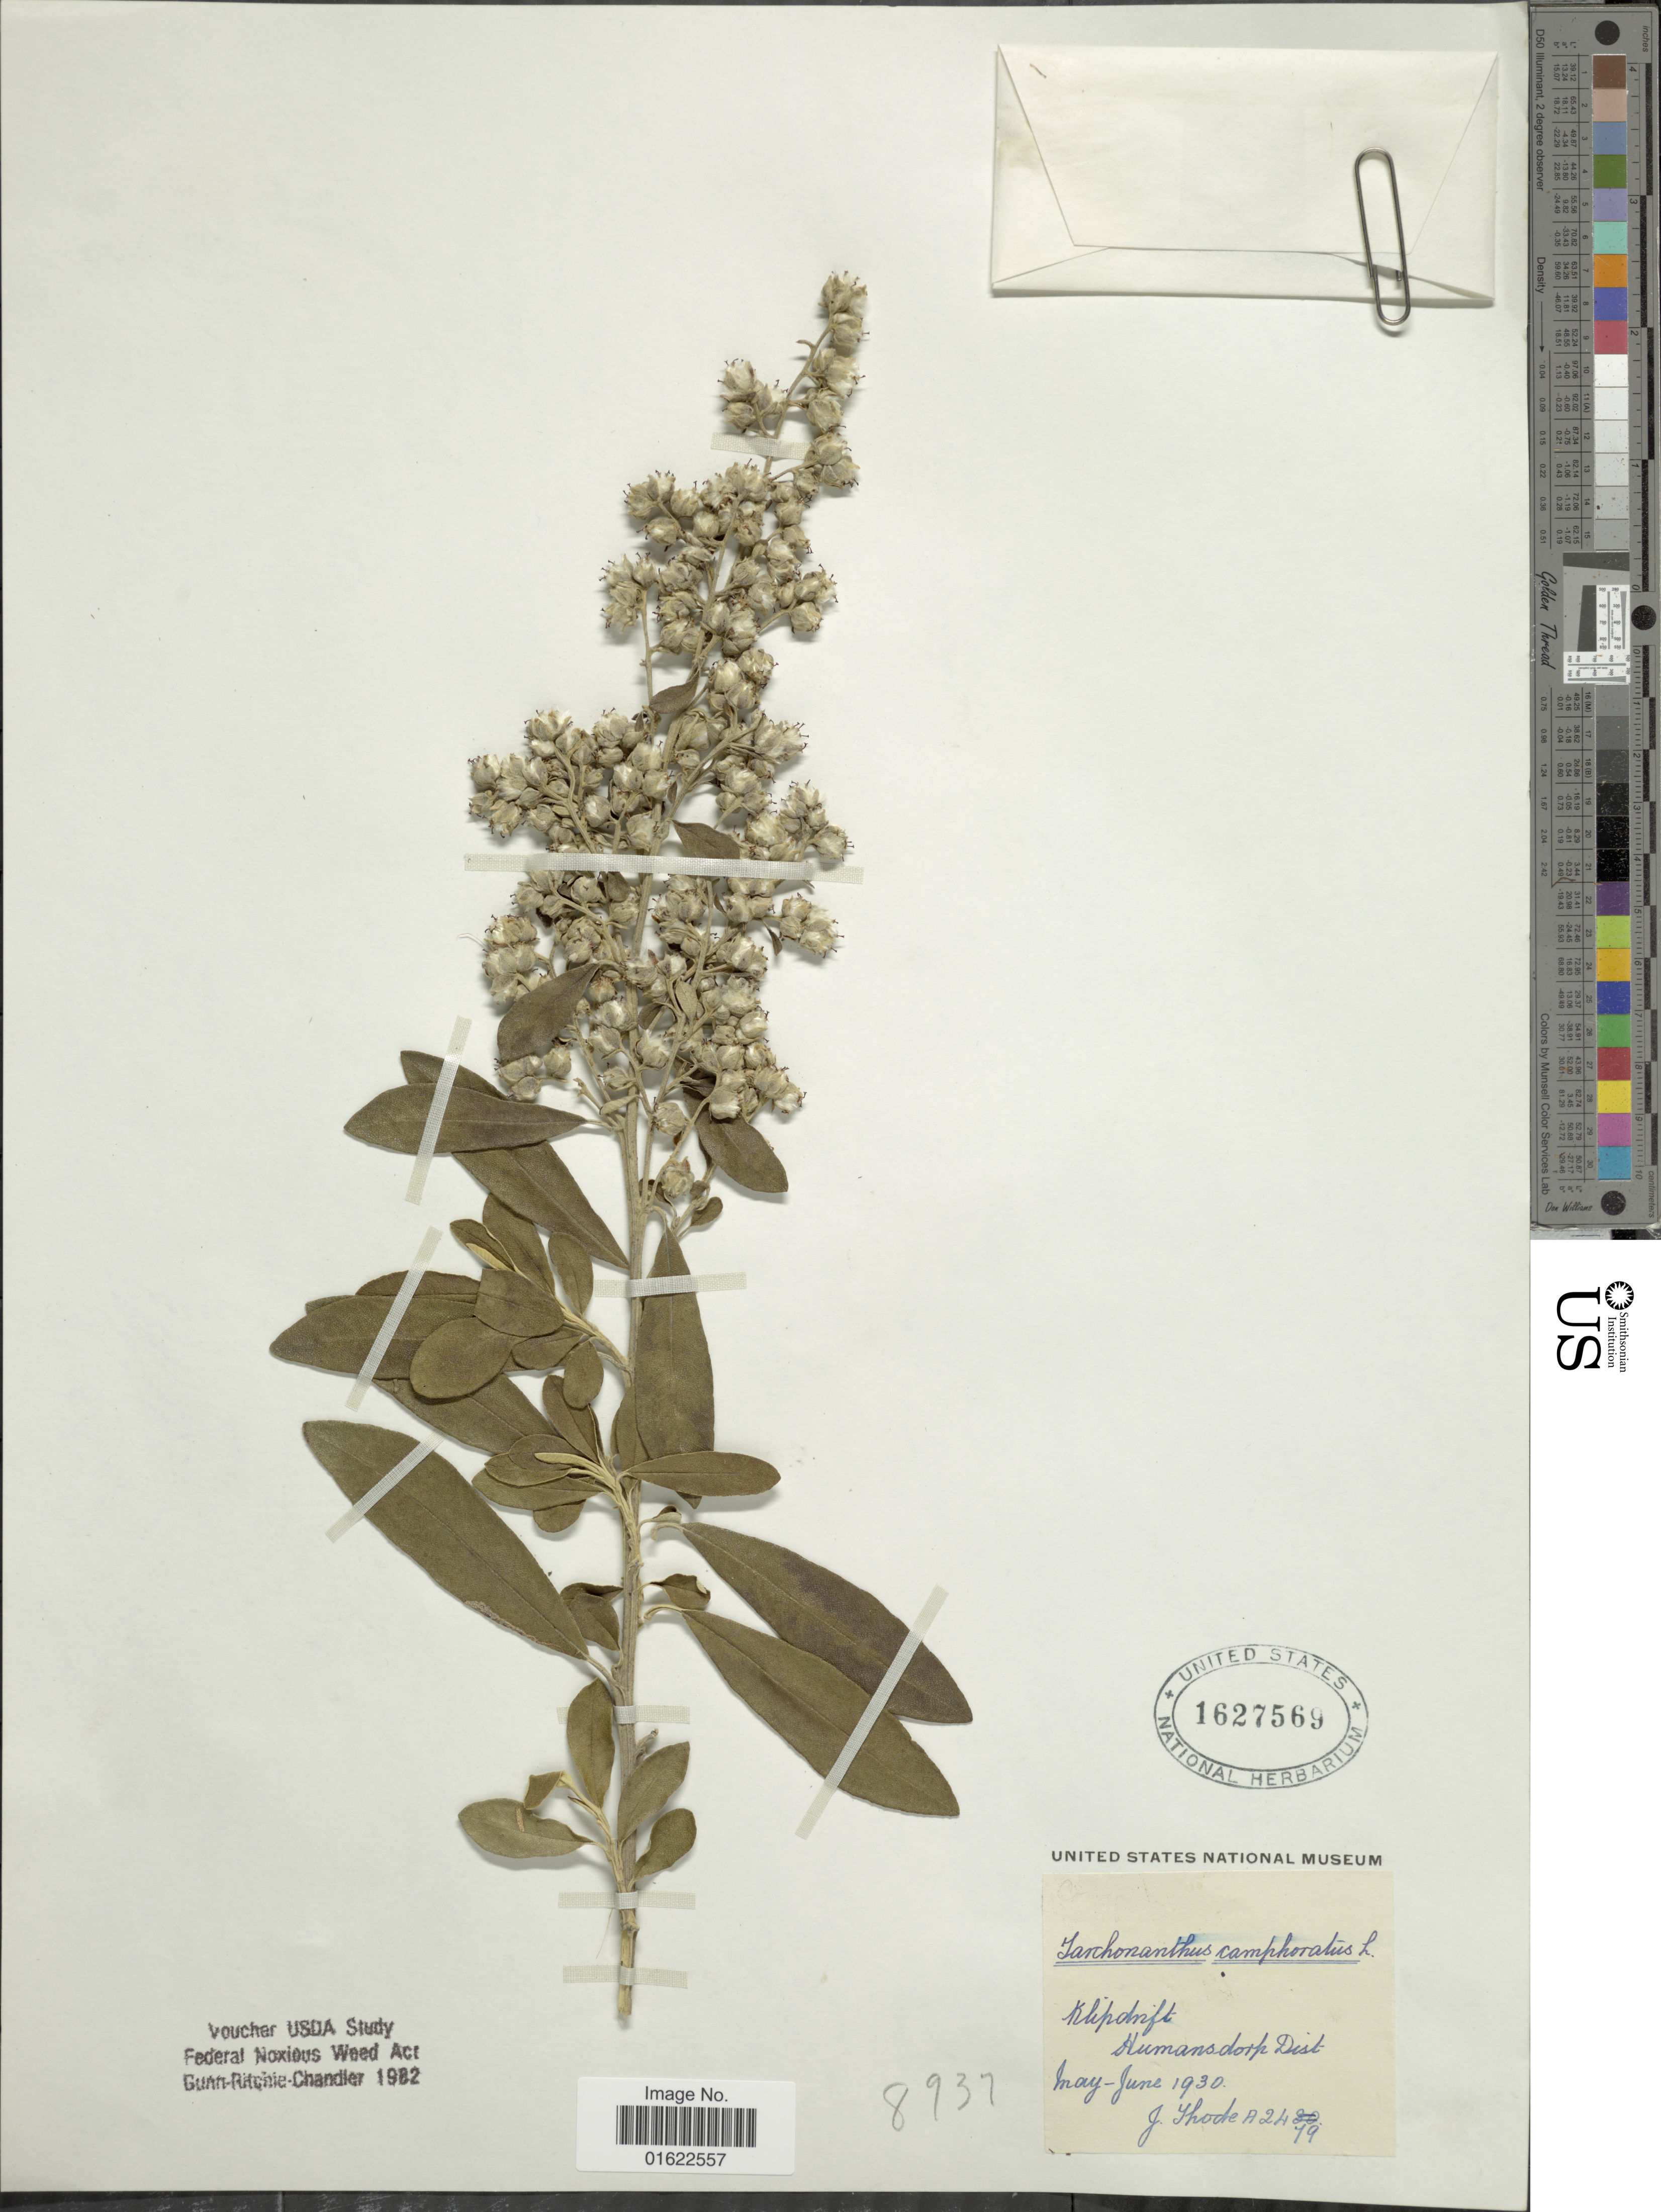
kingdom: Plantae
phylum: Tracheophyta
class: Magnoliopsida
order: Asterales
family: Asteraceae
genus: Tarchonanthus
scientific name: Tarchonanthus camphoratus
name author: L.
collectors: J. Thode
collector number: A2479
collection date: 1930-05/1930-06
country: South Africa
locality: Klipdrift, Humansdorp Dist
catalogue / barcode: US 1627569